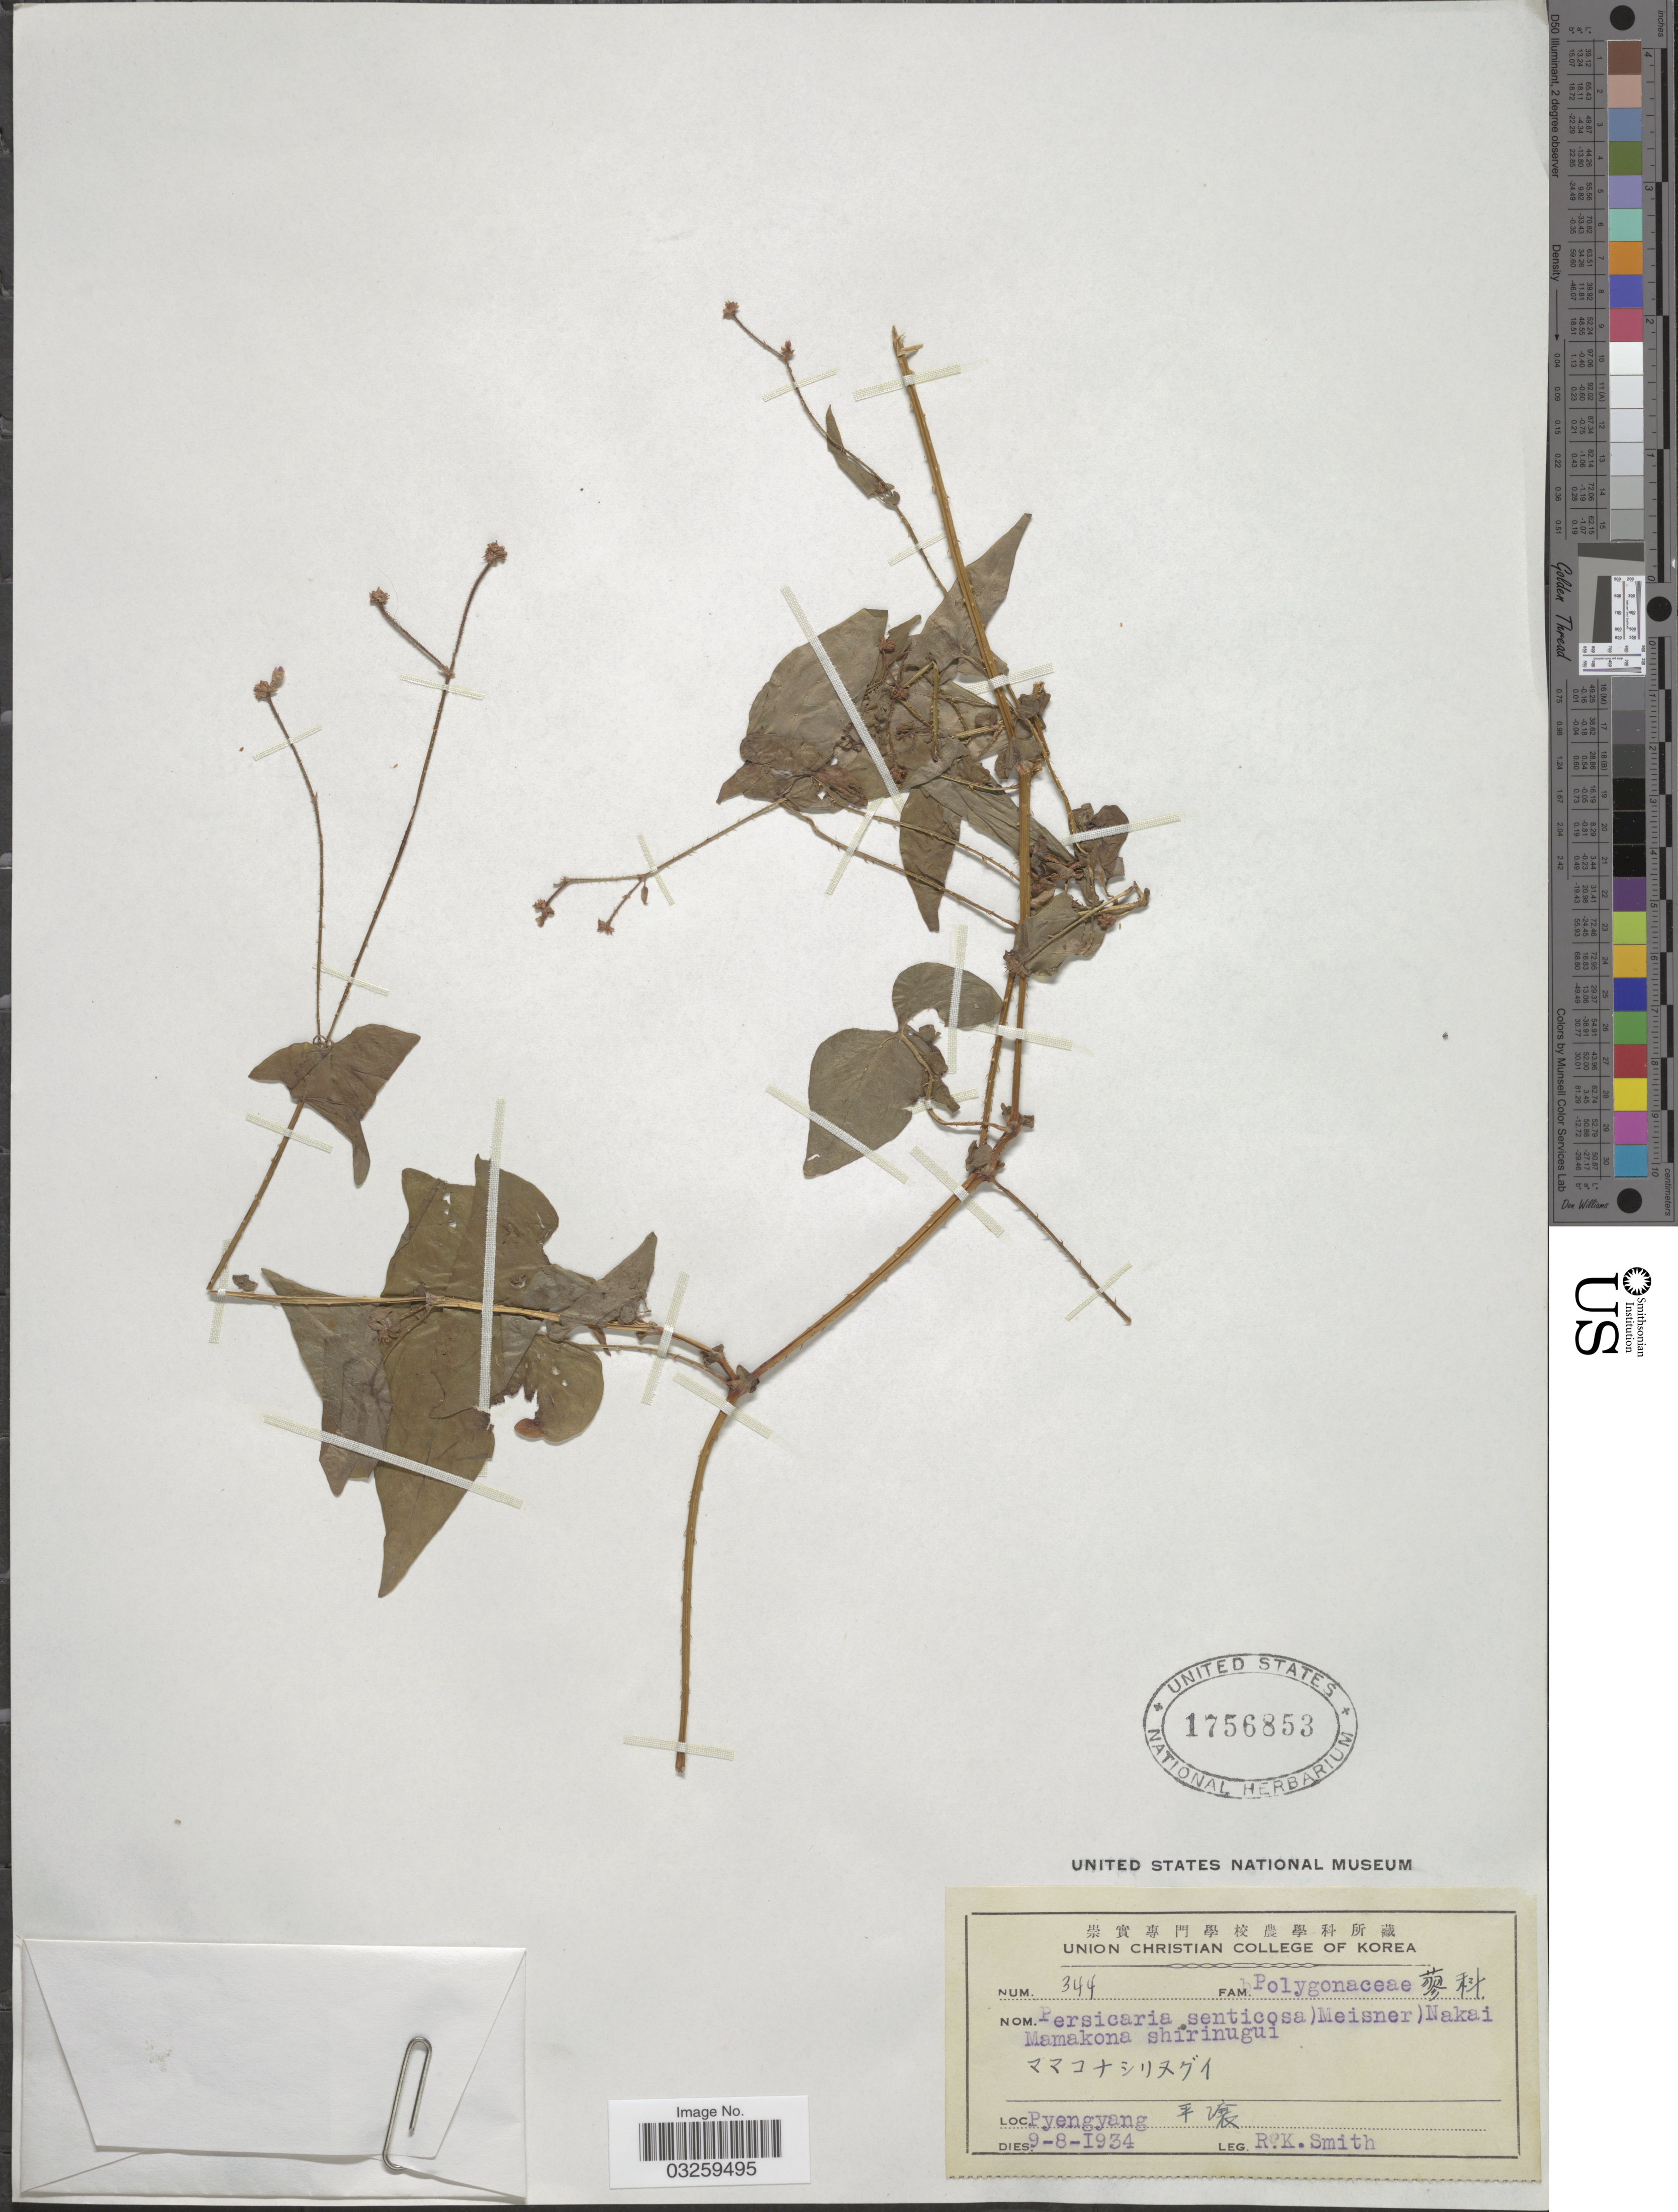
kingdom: Plantae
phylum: Tracheophyta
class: Magnoliopsida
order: Caryophyllales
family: Polygonaceae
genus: Polygonum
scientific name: Polygonum senticosum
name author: Franch. & Sav.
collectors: R. Smith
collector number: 344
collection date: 1934-08-09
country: North Korea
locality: Pyengyang.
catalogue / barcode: US 1756853